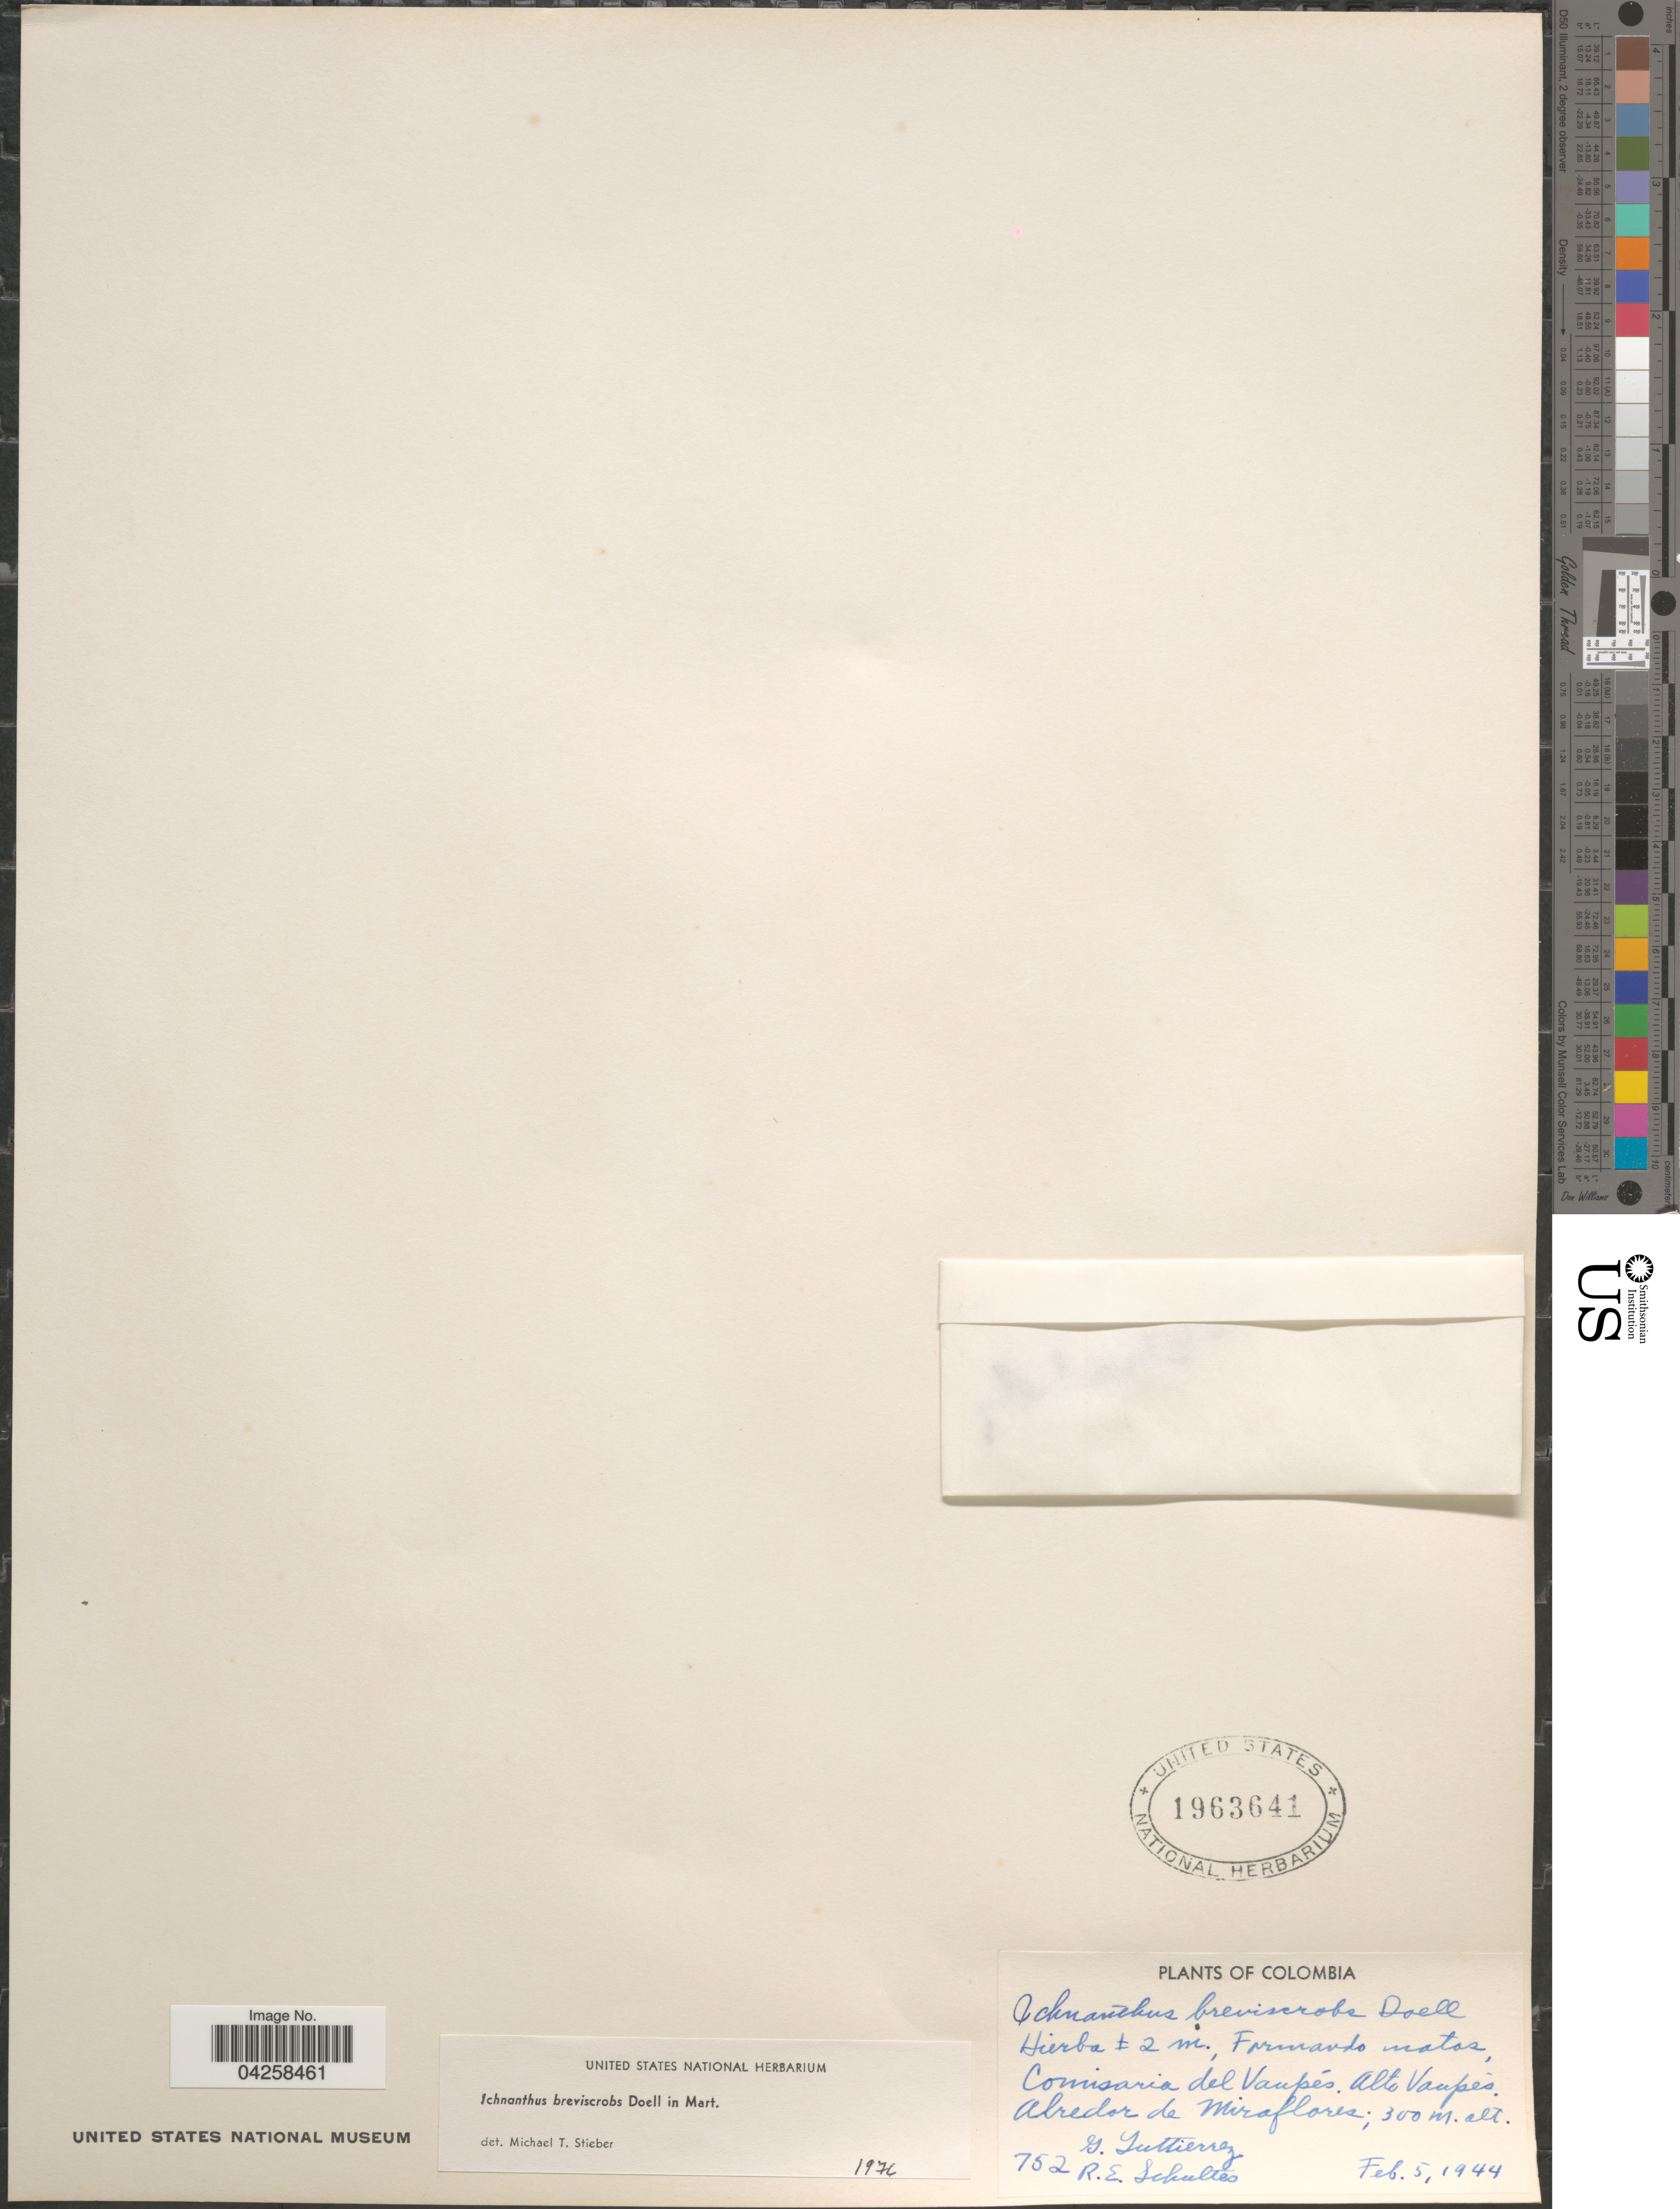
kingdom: Plantae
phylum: Tracheophyta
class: Liliopsida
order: Poales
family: Poaceae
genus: Ichnanthus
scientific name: Ichnanthus breviscrobs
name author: Döll in Mart.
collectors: J. Guttiérez & R. E. Schultes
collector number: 752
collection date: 1944-02-05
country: Colombia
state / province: Vaupés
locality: Comisaria del Vaupés. Alto Vaupés. Alredor de Miraflores.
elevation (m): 300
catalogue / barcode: US 1963641